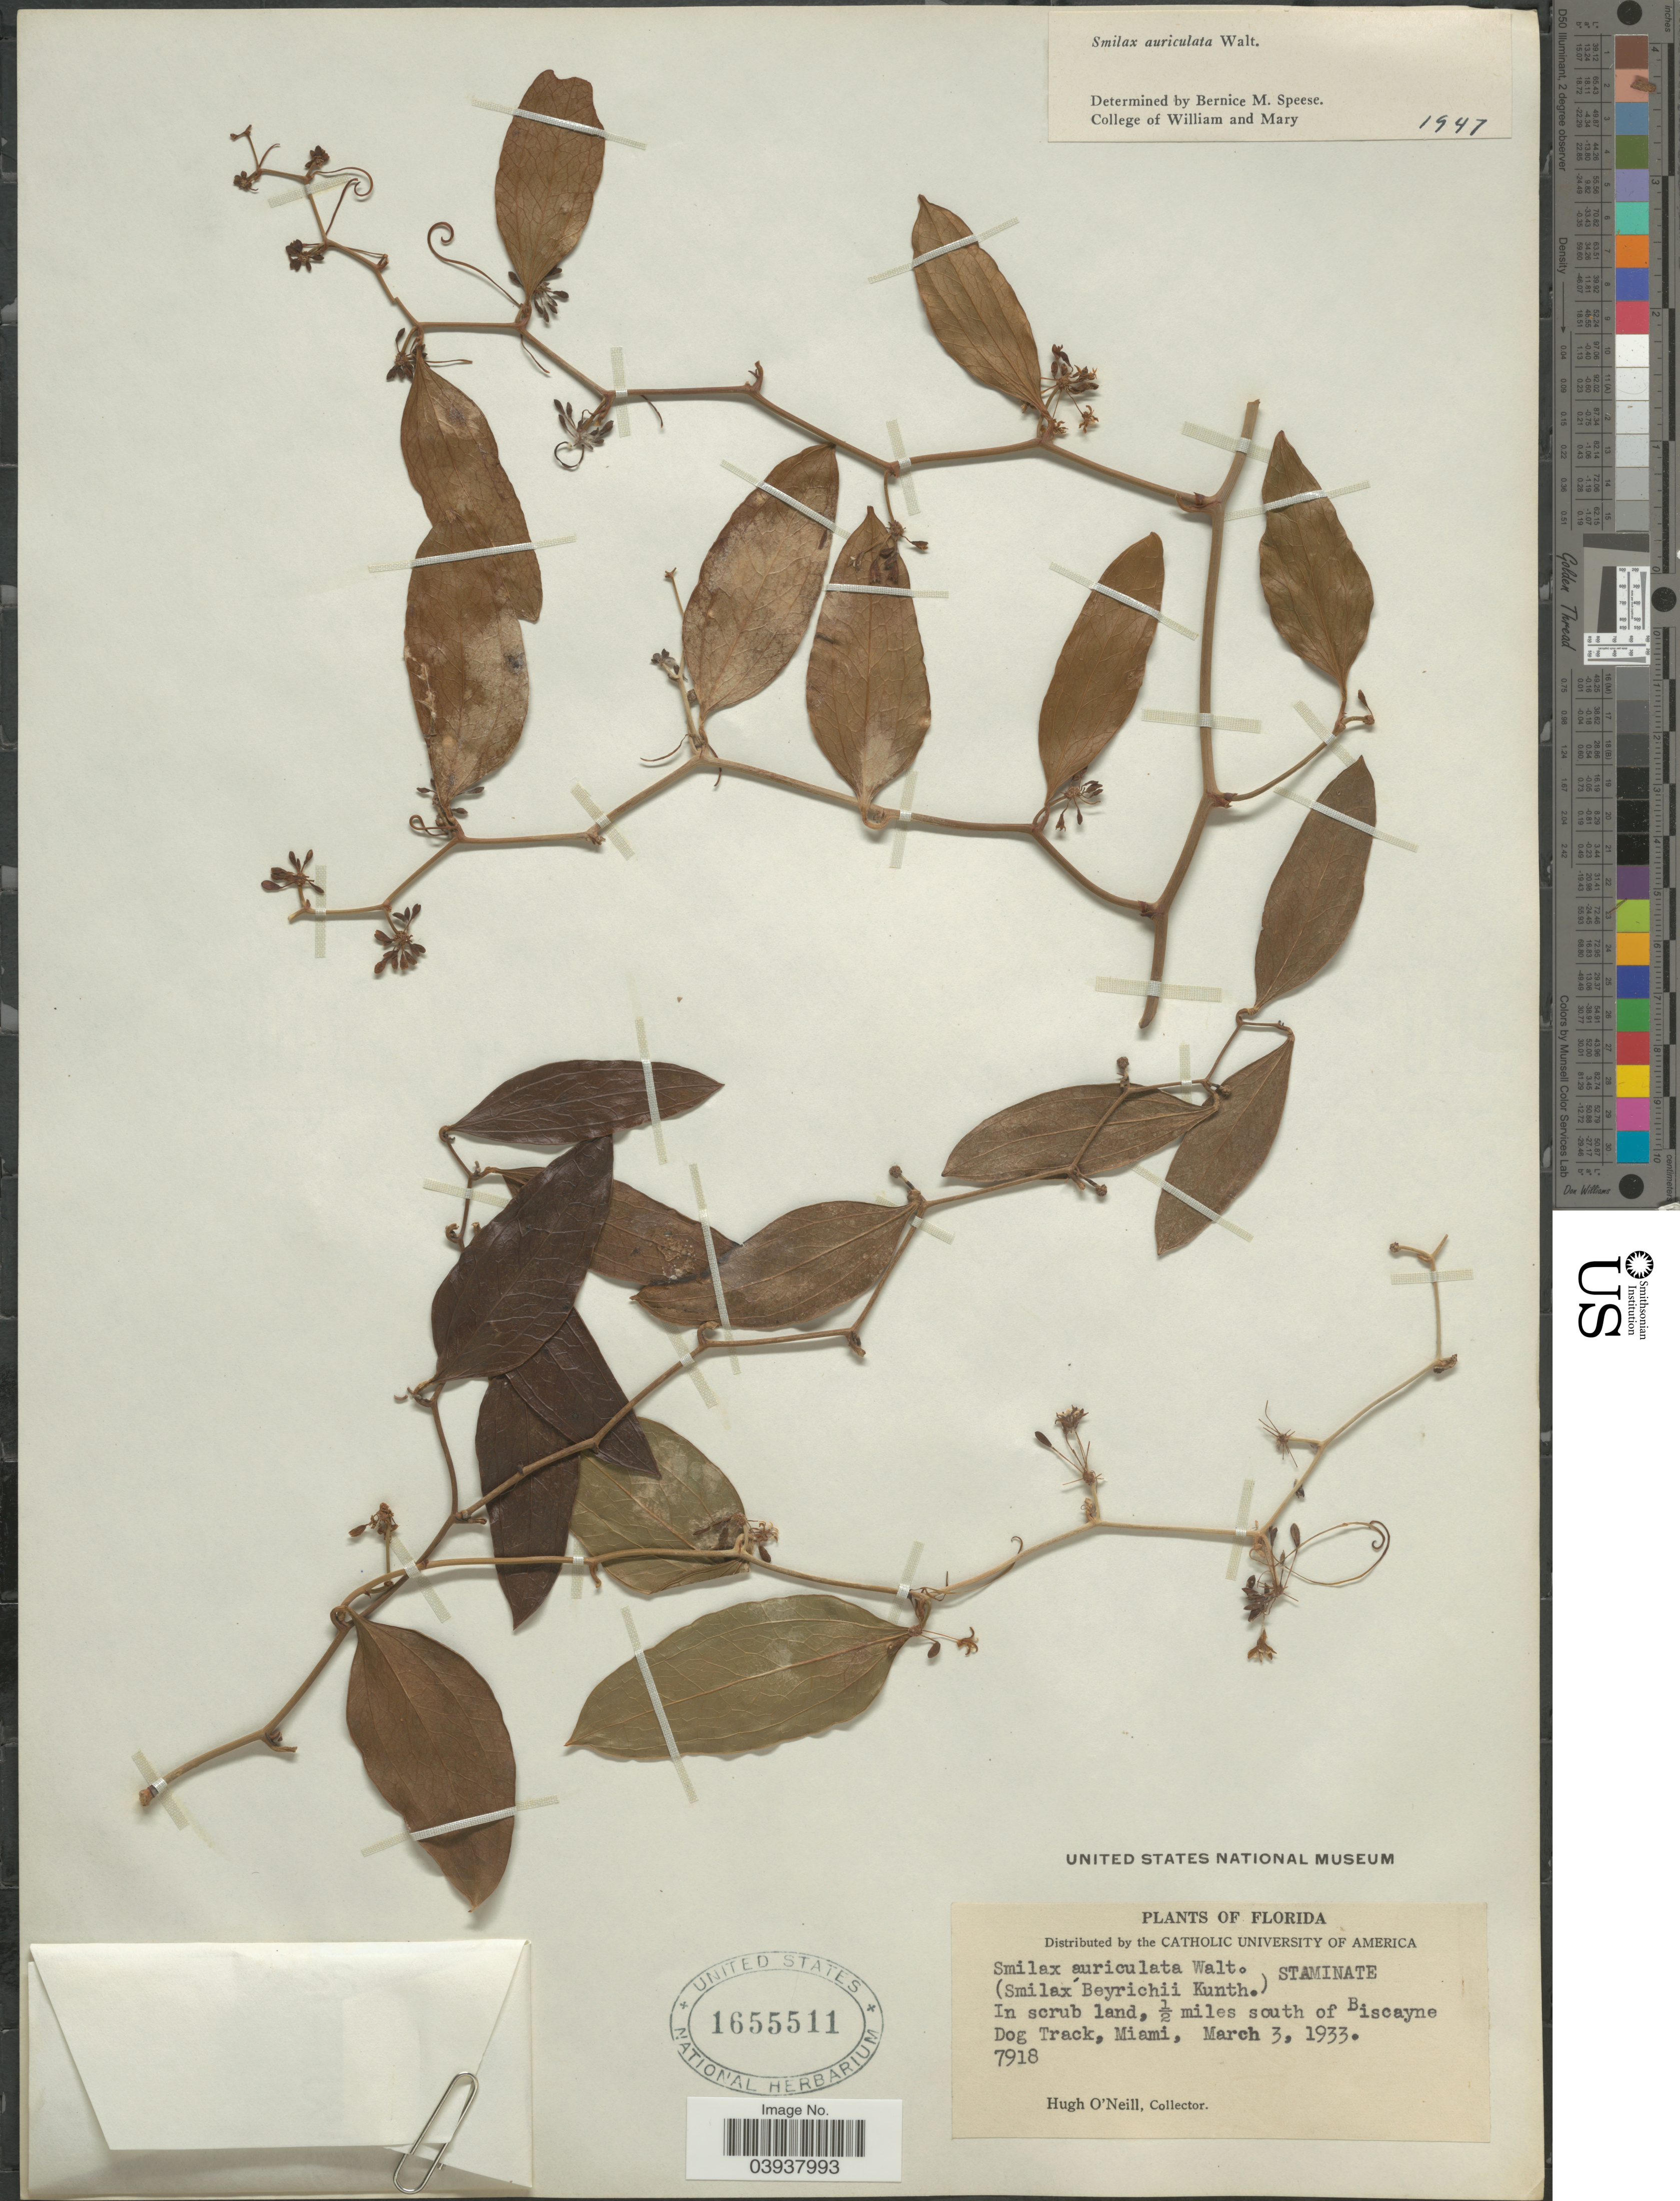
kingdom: Plantae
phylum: Tracheophyta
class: Liliopsida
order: Liliales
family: Smilacaceae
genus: Smilax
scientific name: Smilax auriculata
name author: Walter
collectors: H. O'Neill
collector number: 7918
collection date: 1933-03-03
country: United States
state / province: Florida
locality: ½ miles south of Biscayne Dog Track, Miami.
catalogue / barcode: US 1655511